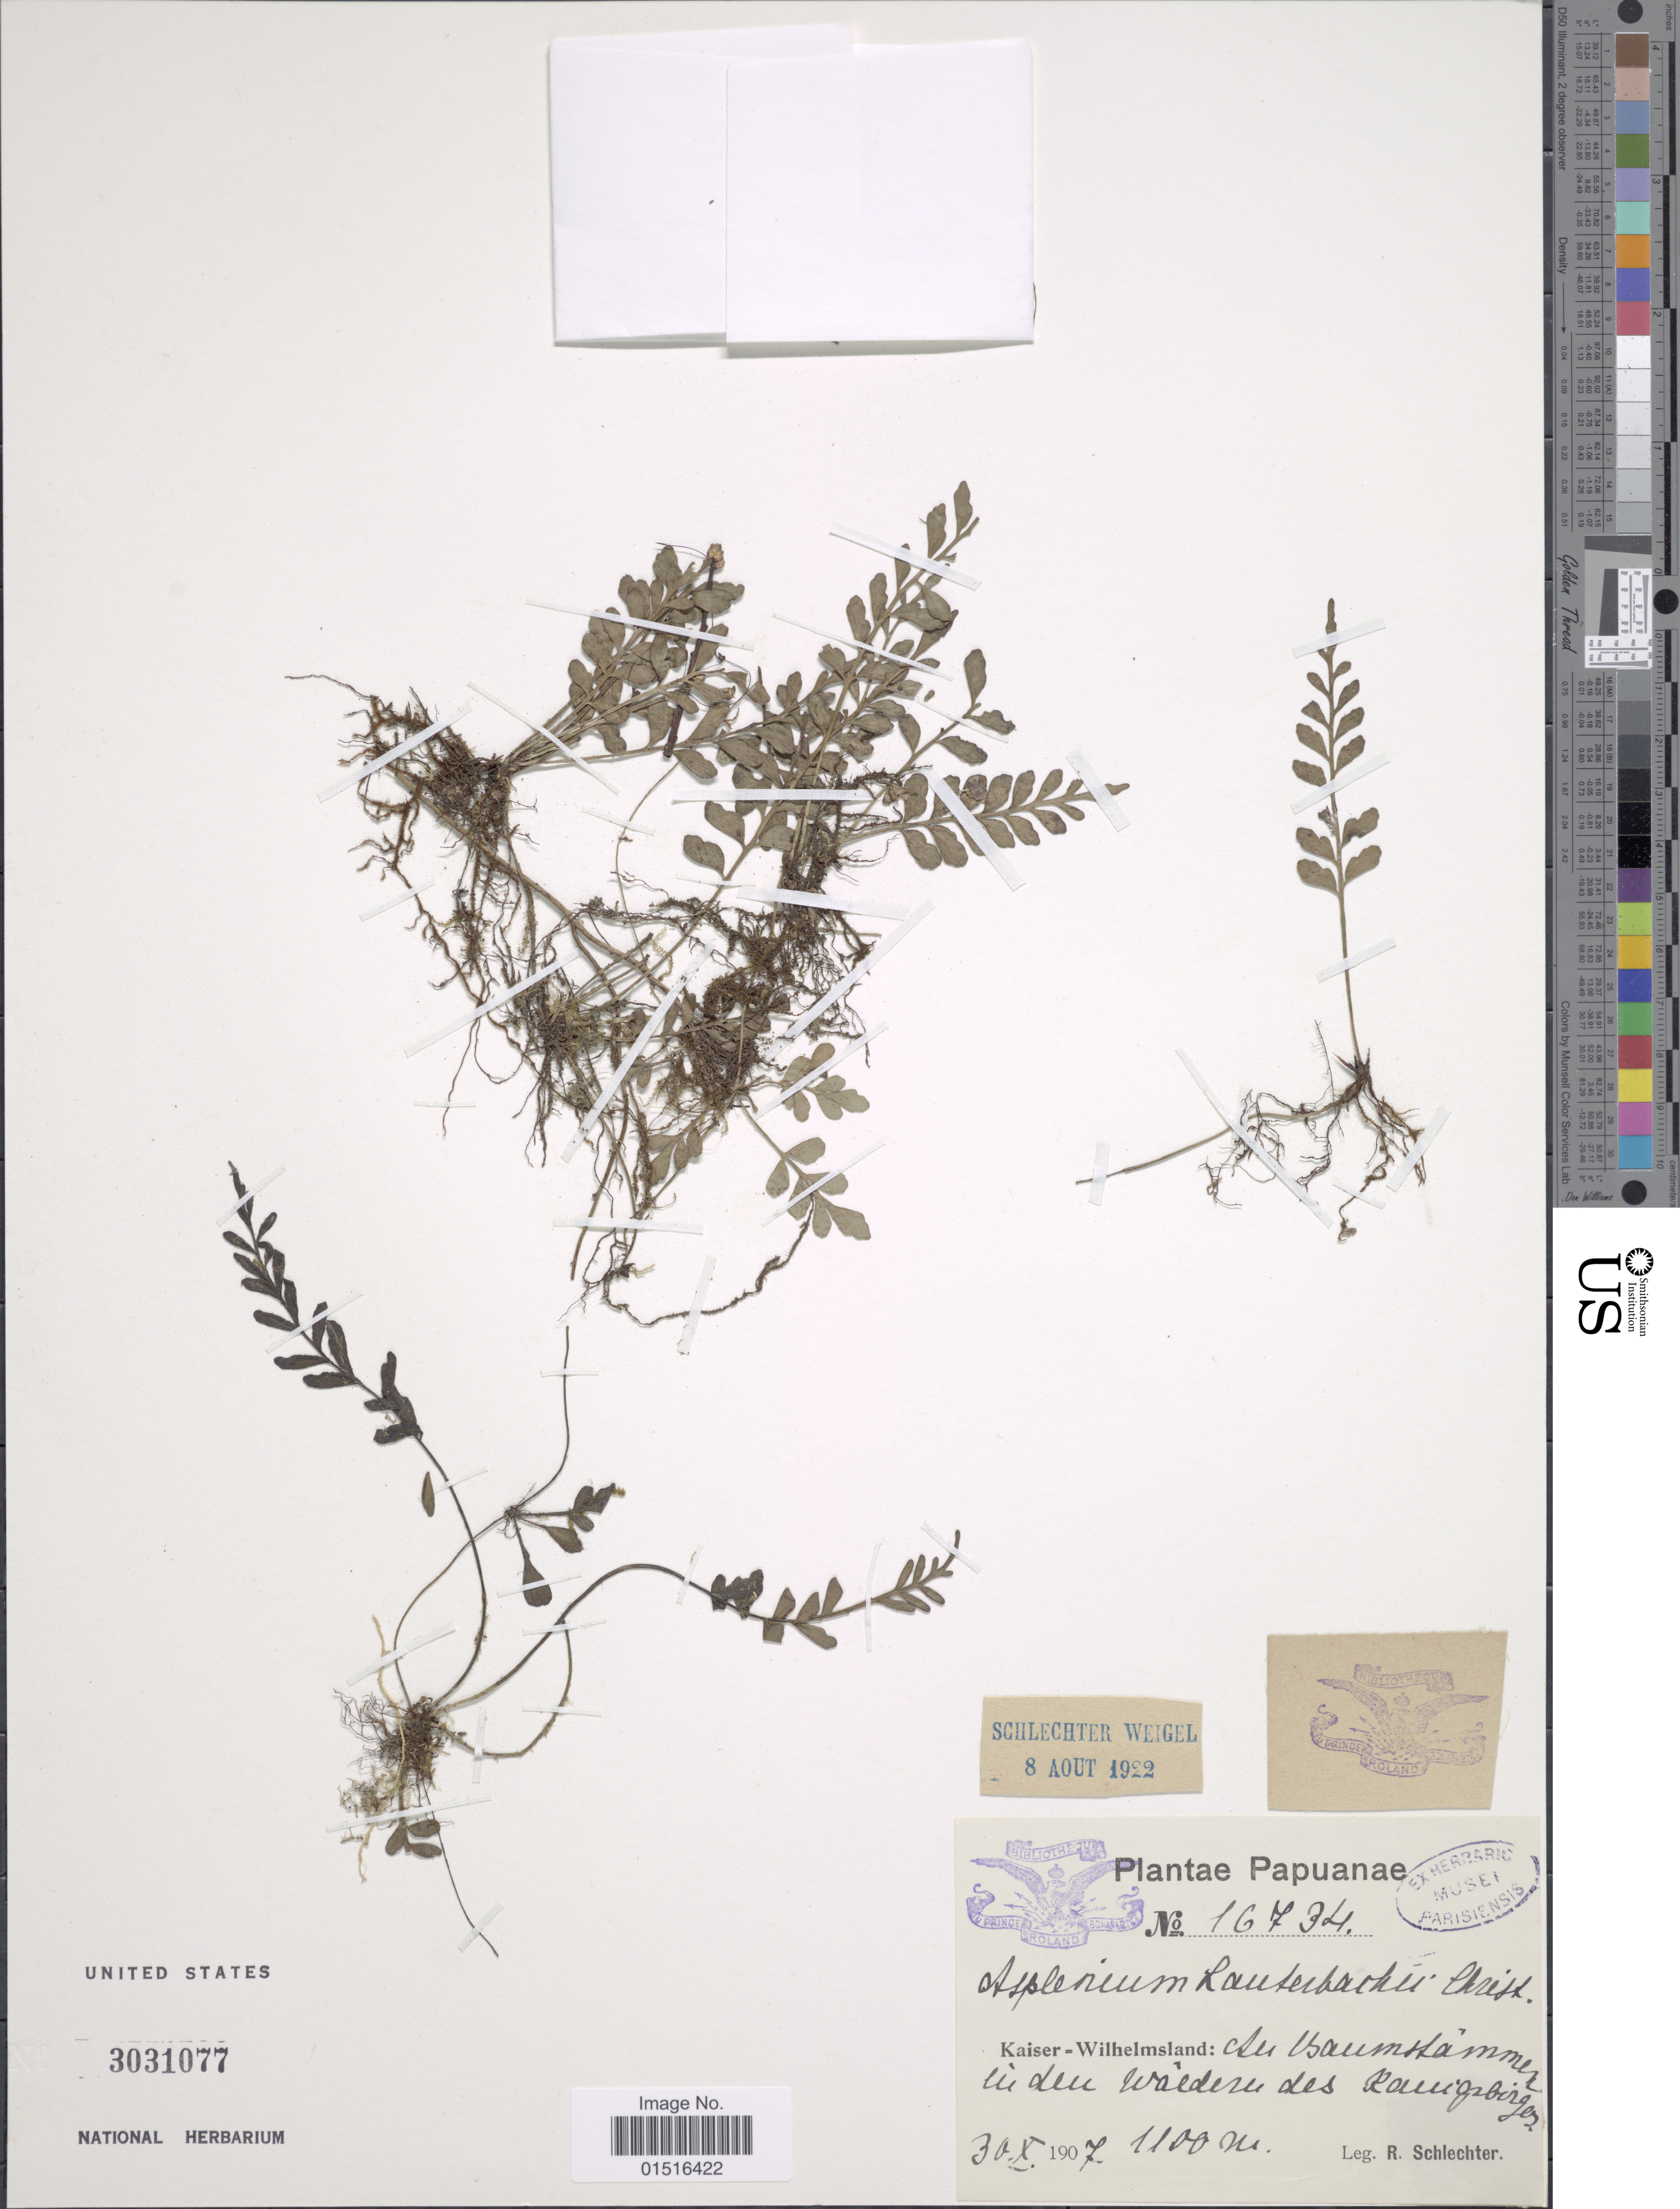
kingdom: Plantae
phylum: Tracheophyta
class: Polypodiopsida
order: Polypodiales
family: Aspleniaceae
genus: Asplenium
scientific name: Asplenium lauterbachii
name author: Christ in K. Schum. & Lauterb.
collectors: F. R. R. Schlechter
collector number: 16734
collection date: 1907-10-30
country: Papua New Guinea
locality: Papuanae, Kaiser-Wilhelmsland: An Baumstämmen in den Wäldern des Kani gebirges.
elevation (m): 1100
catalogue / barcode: US 3031077